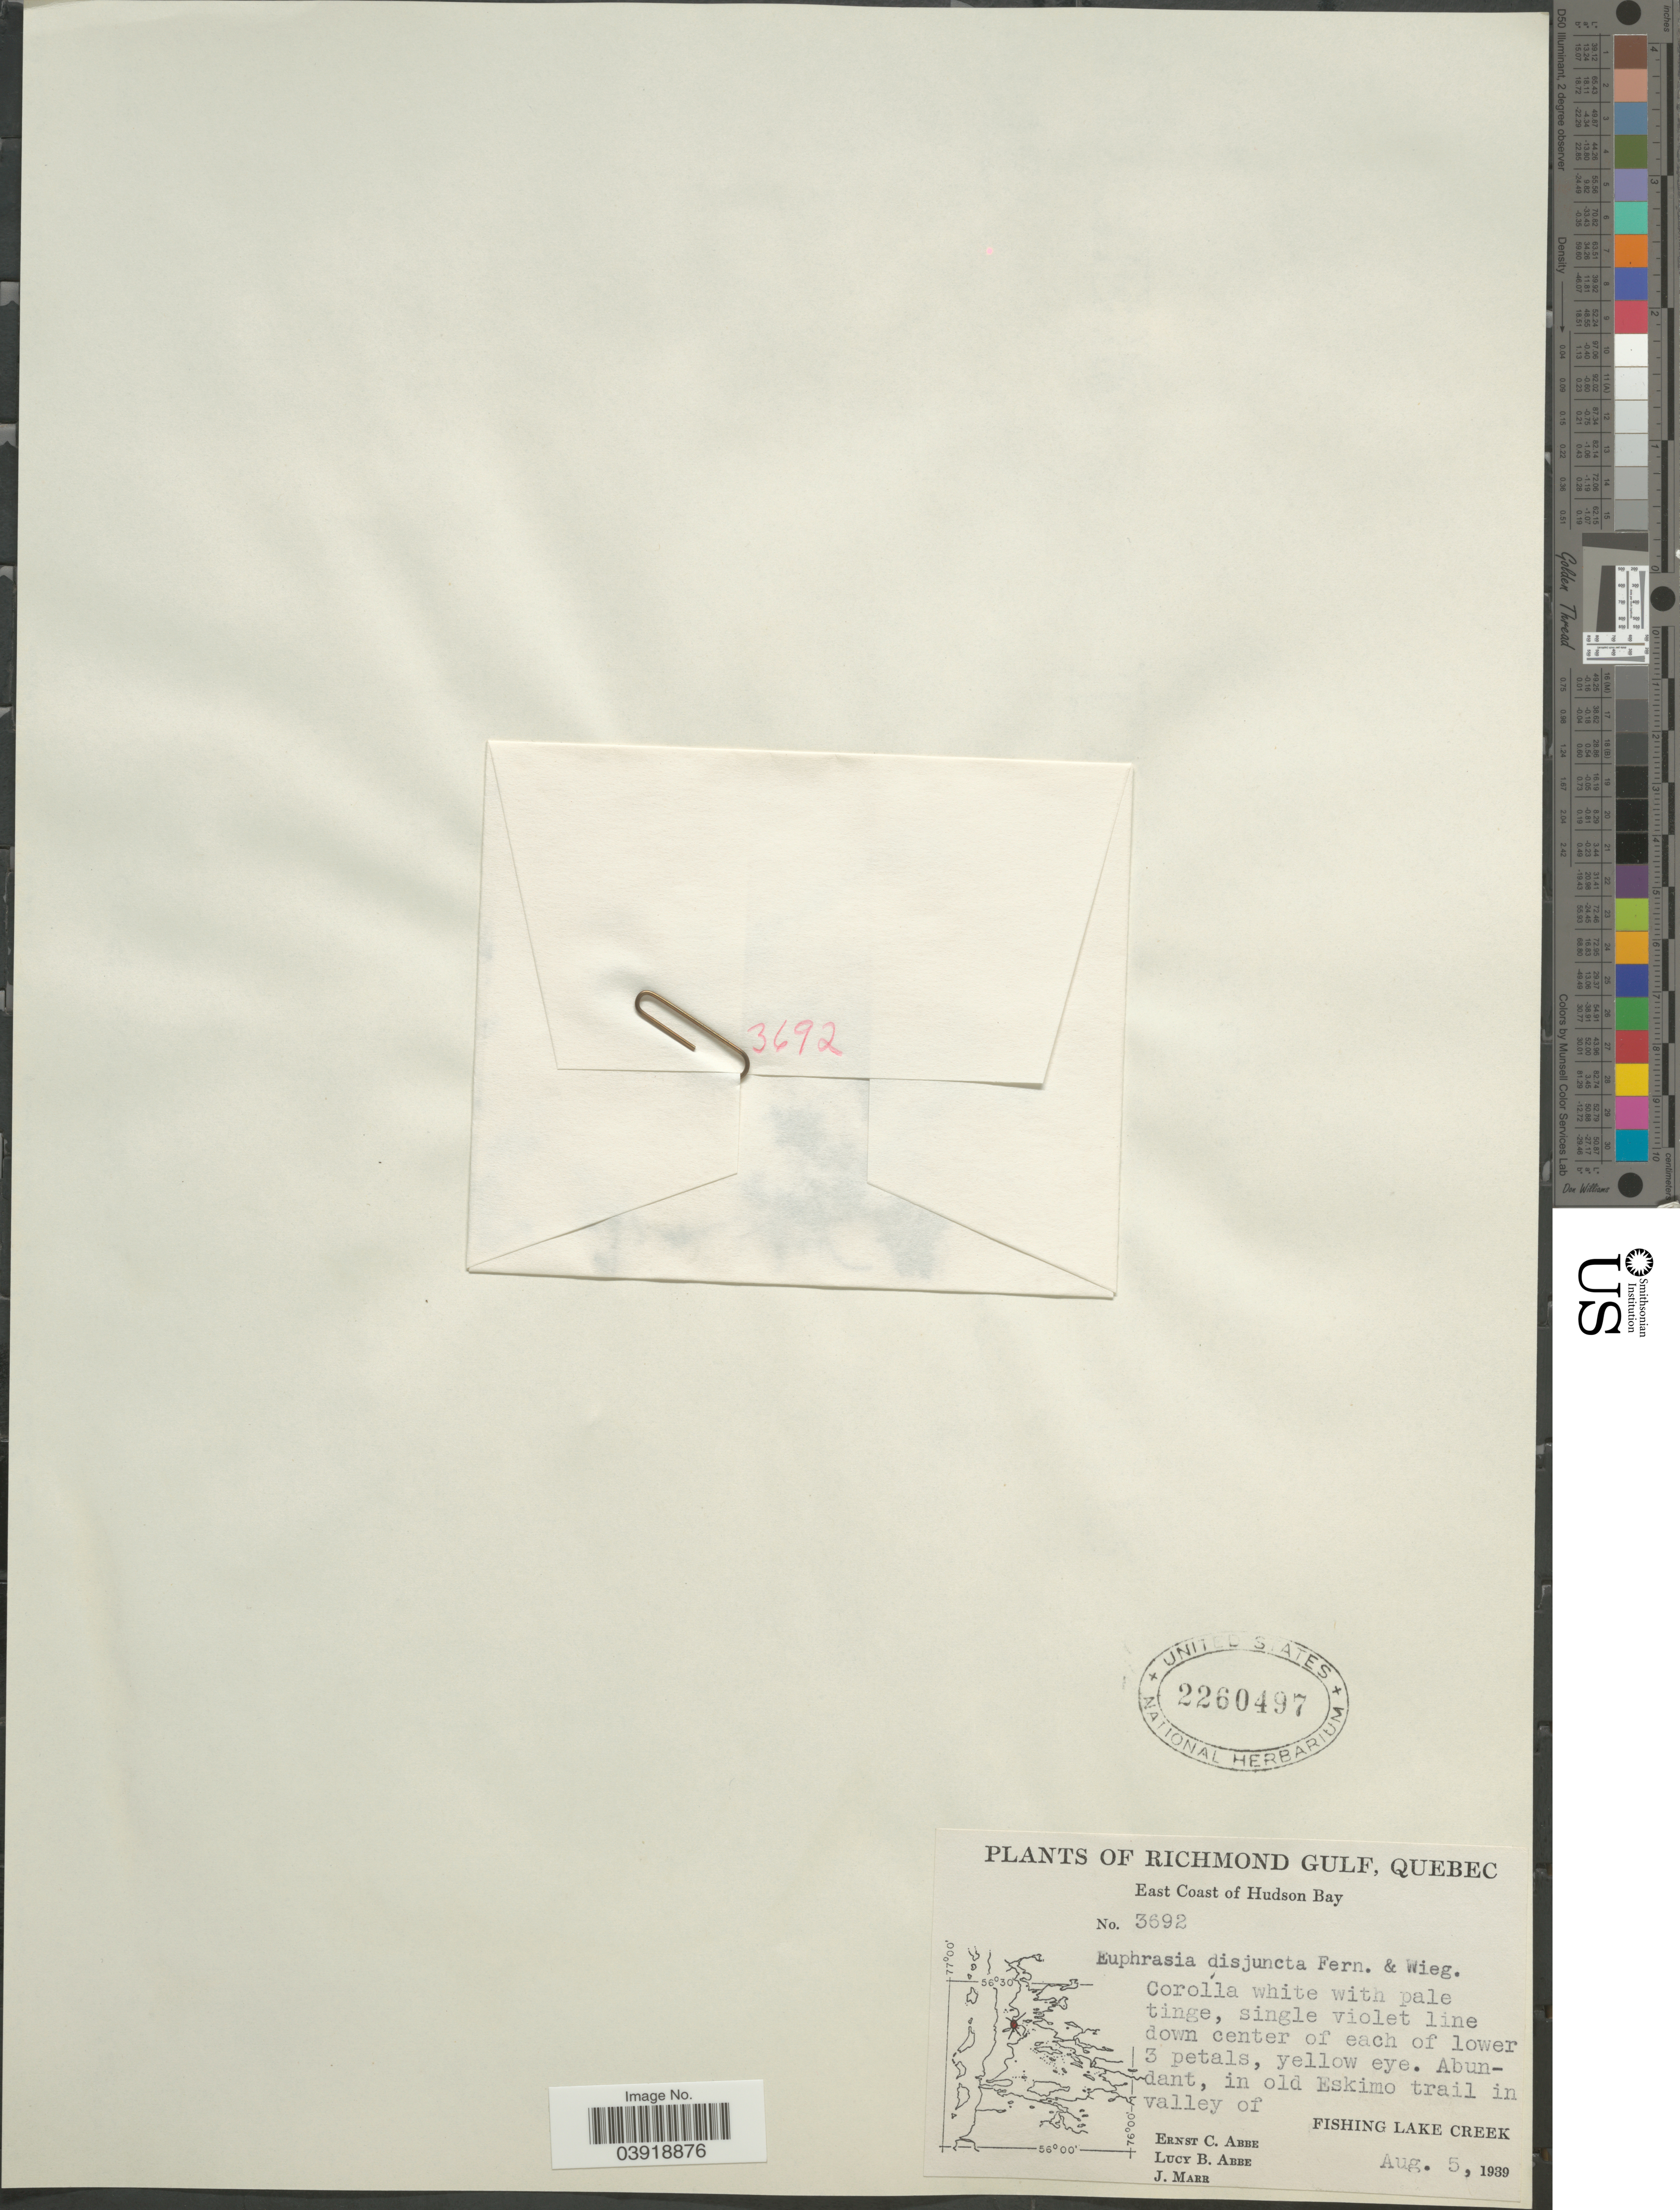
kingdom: Plantae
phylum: Tracheophyta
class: Magnoliopsida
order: Lamiales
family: Orobanchaceae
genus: Euphrasia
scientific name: Euphrasia disjuncta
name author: Fernald & Wiegand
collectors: E. C. Abbe, L. B. Abbe & J. Marr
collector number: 3692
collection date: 1939-08-05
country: Canada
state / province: Quebec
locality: Richmond Gulf. East Coast of Hudson Bay. In old Eskimo trail in valley of Fishing Lake Creek.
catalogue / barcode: US 2260497